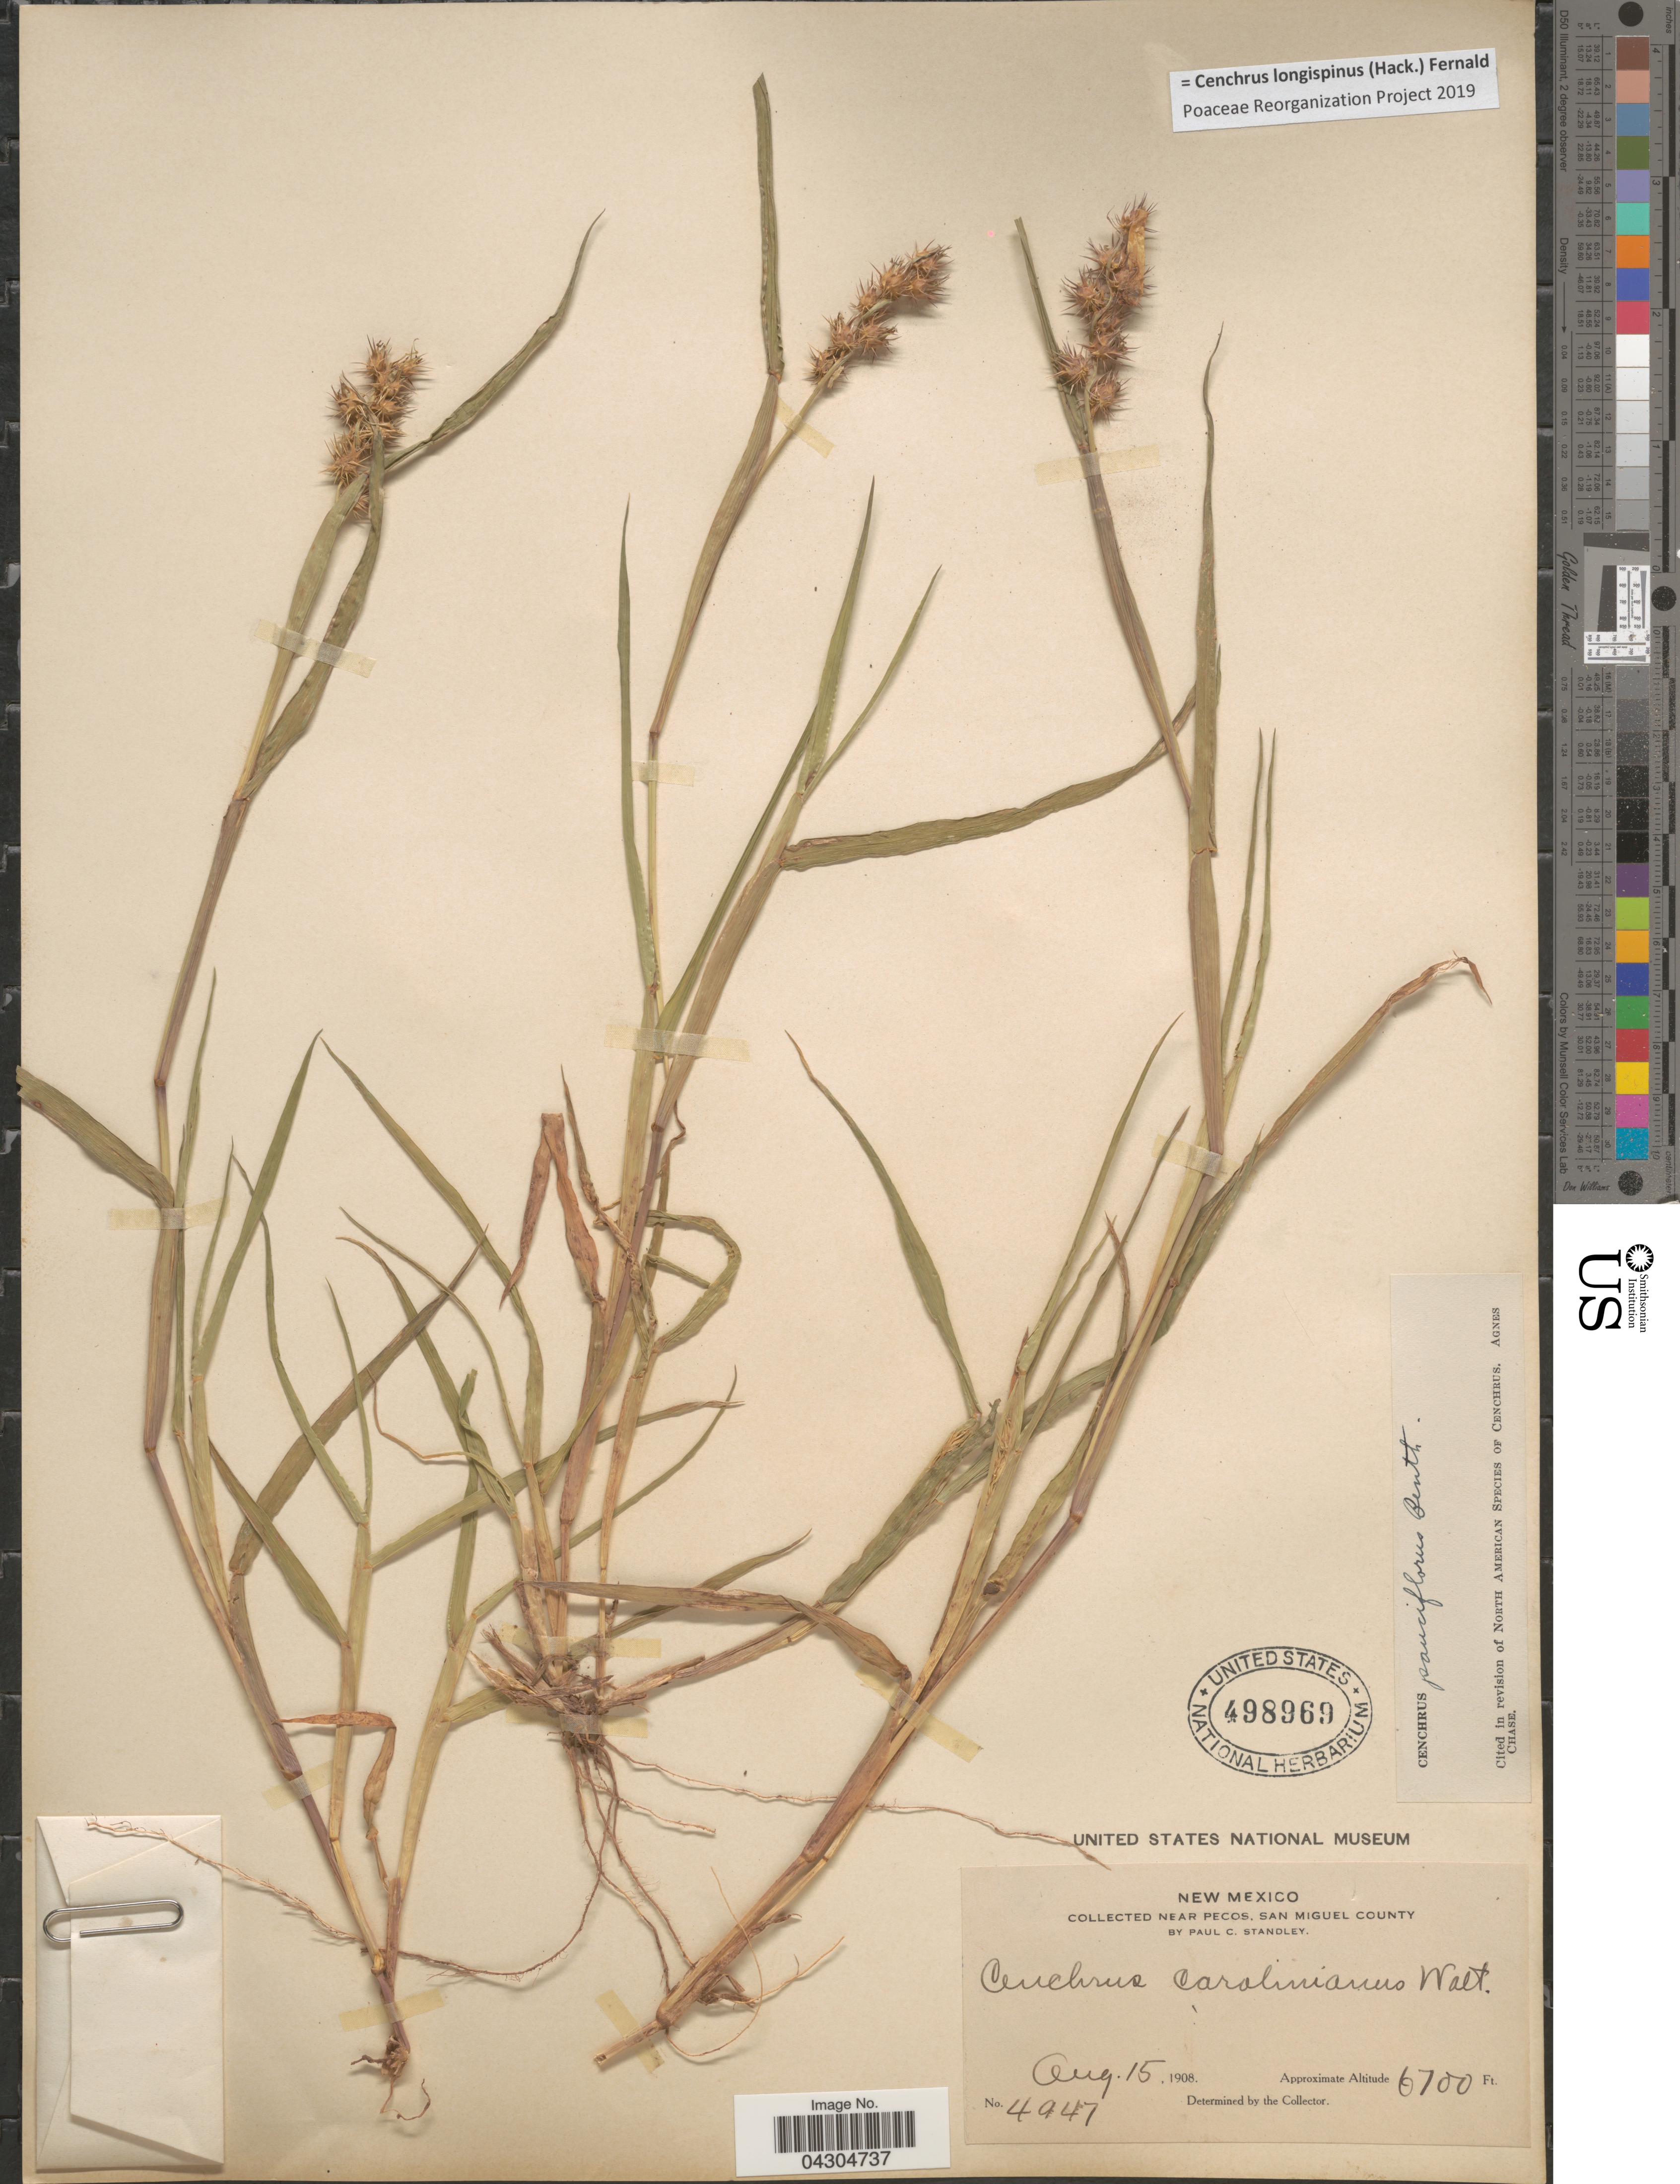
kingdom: Plantae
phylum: Tracheophyta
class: Liliopsida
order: Poales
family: Poaceae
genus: Cenchrus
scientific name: Cenchrus longispinus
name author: (Hack.) Fernald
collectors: P. C. Standley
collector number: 4947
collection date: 1908-08-15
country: United States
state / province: New Mexico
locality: Near Pecos, San Miguel County.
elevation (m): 2042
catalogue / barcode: US 498969